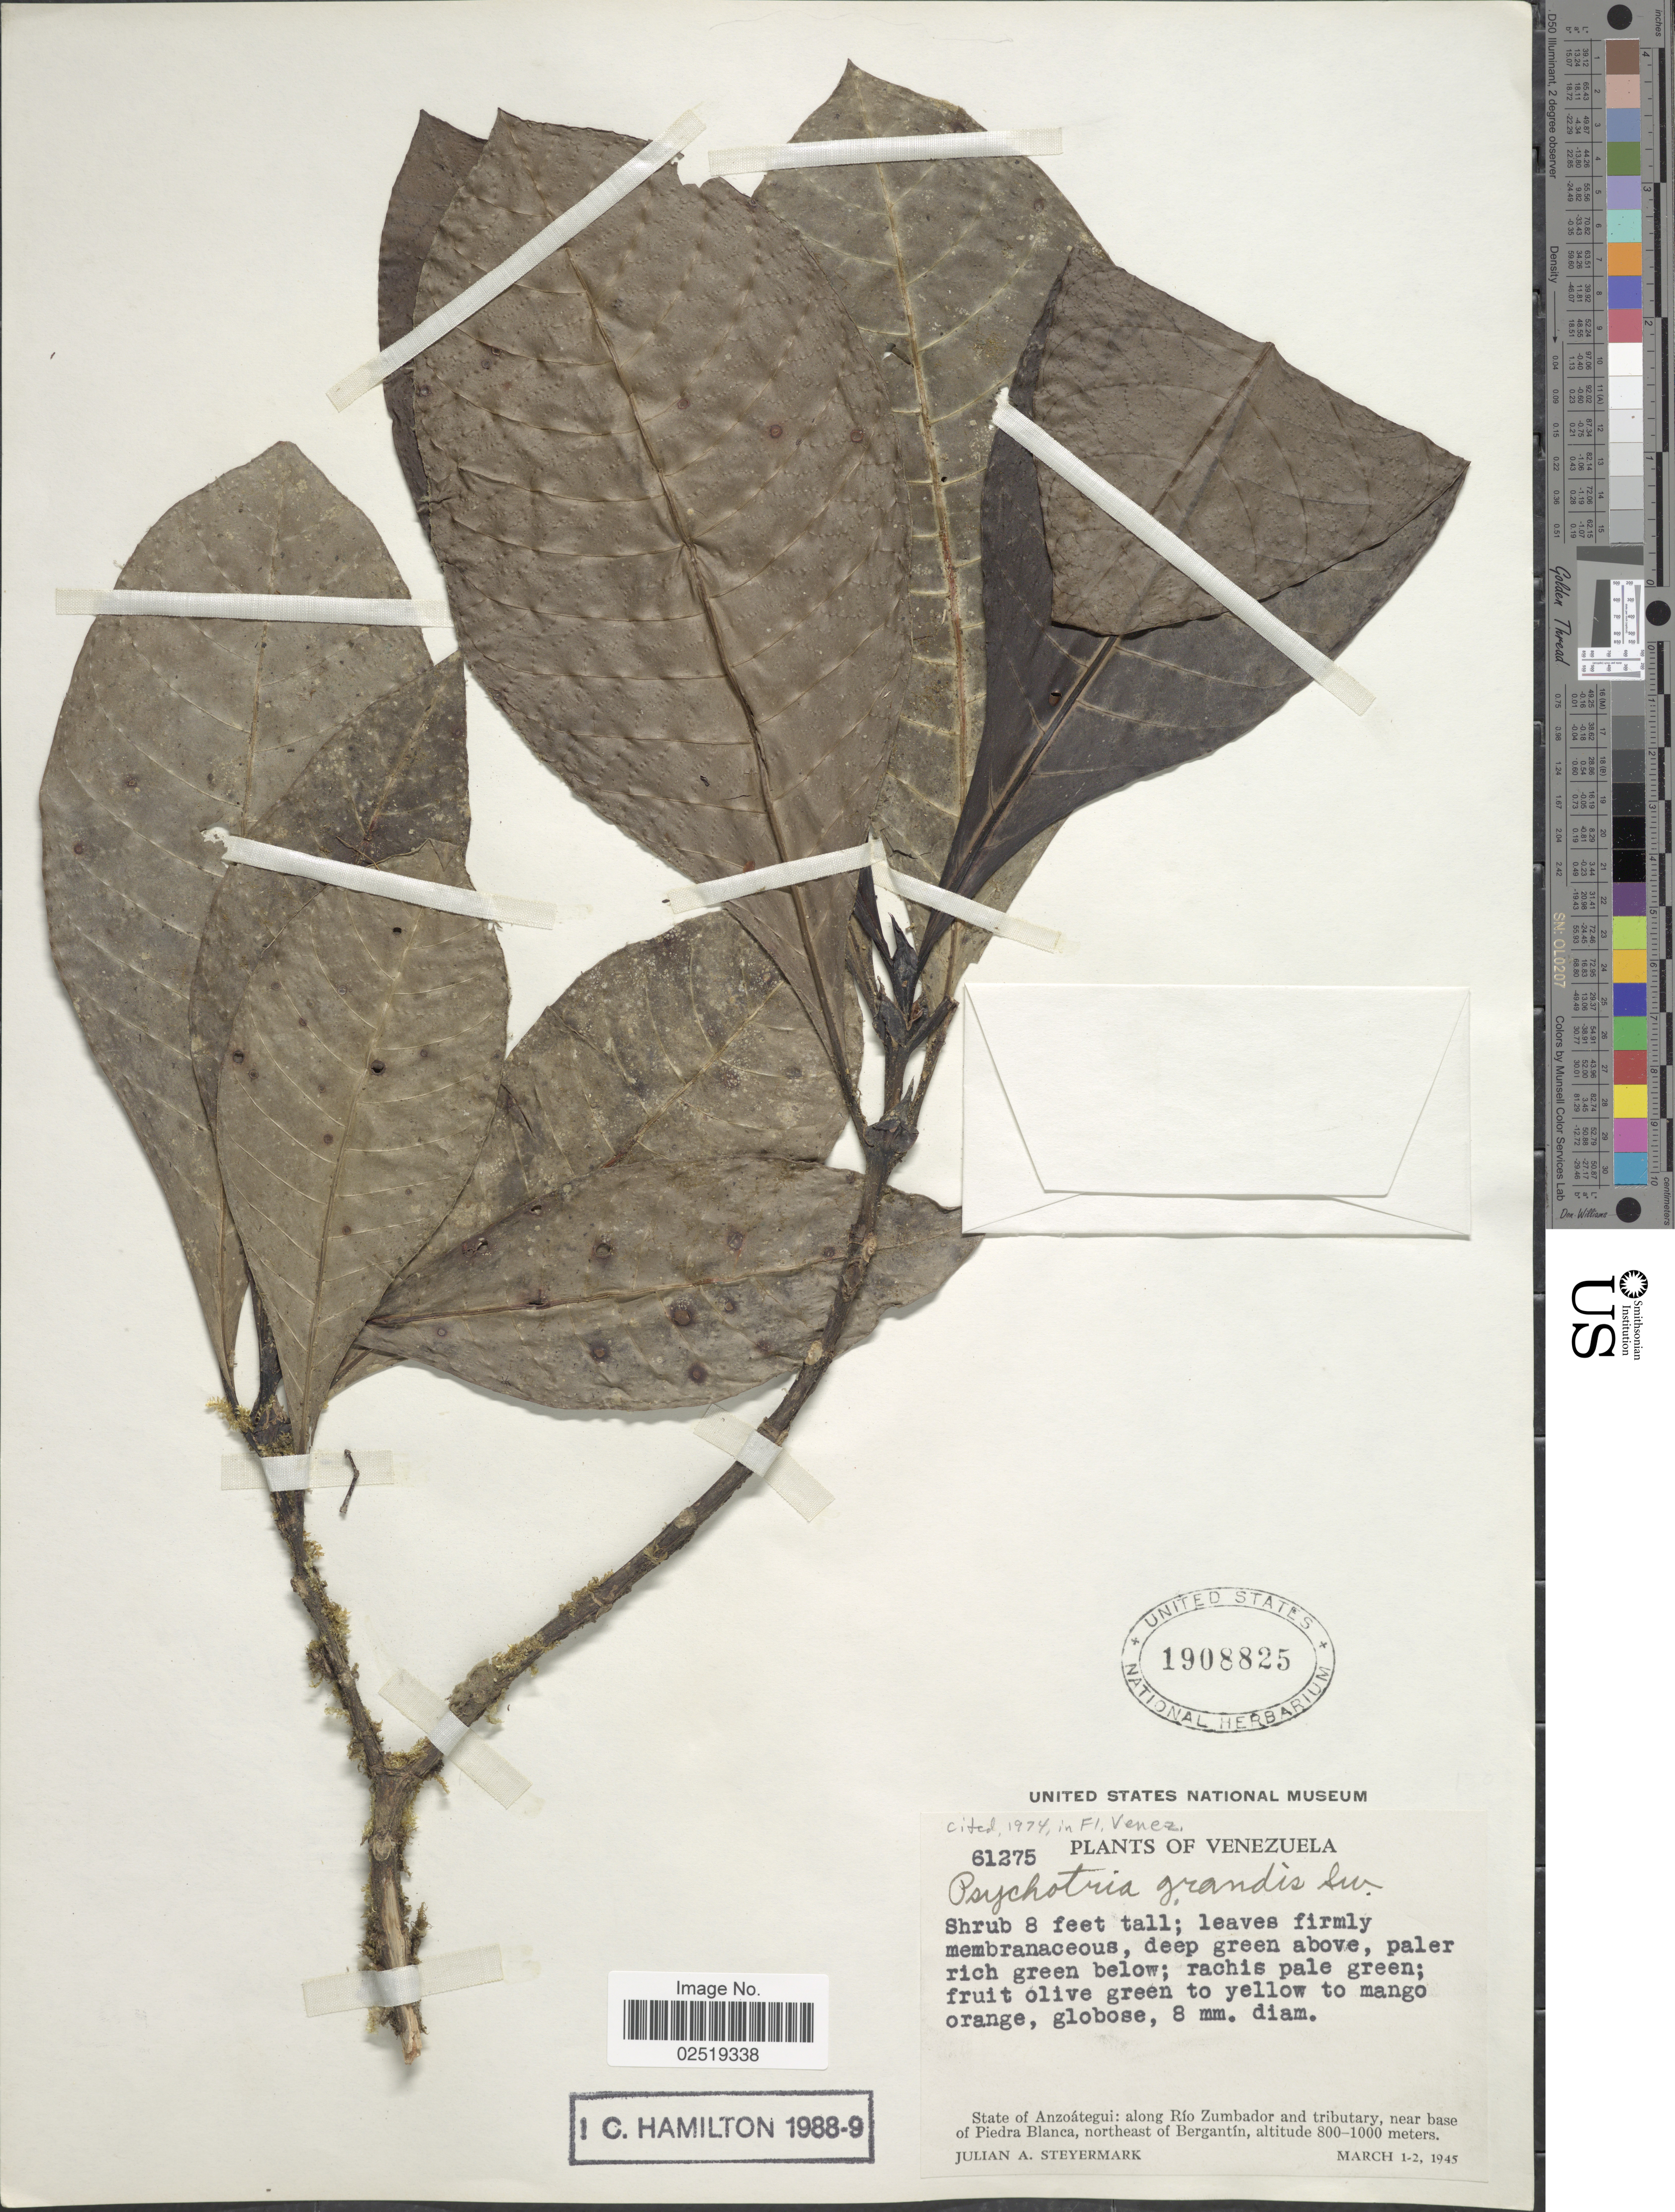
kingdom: Plantae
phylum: Tracheophyta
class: Magnoliopsida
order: Gentianales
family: Rubiaceae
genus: Psychotria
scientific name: Psychotria grandis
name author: Sw.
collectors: J. Steyermark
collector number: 61275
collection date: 1945-03-01/1945-03-02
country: Venezuela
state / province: Anzoategui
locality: State of Anzoategui: along Rio Zumbador and tributary, near base of Piedra Blanca, northeast of Bergantin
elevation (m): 800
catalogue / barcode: US 1908825